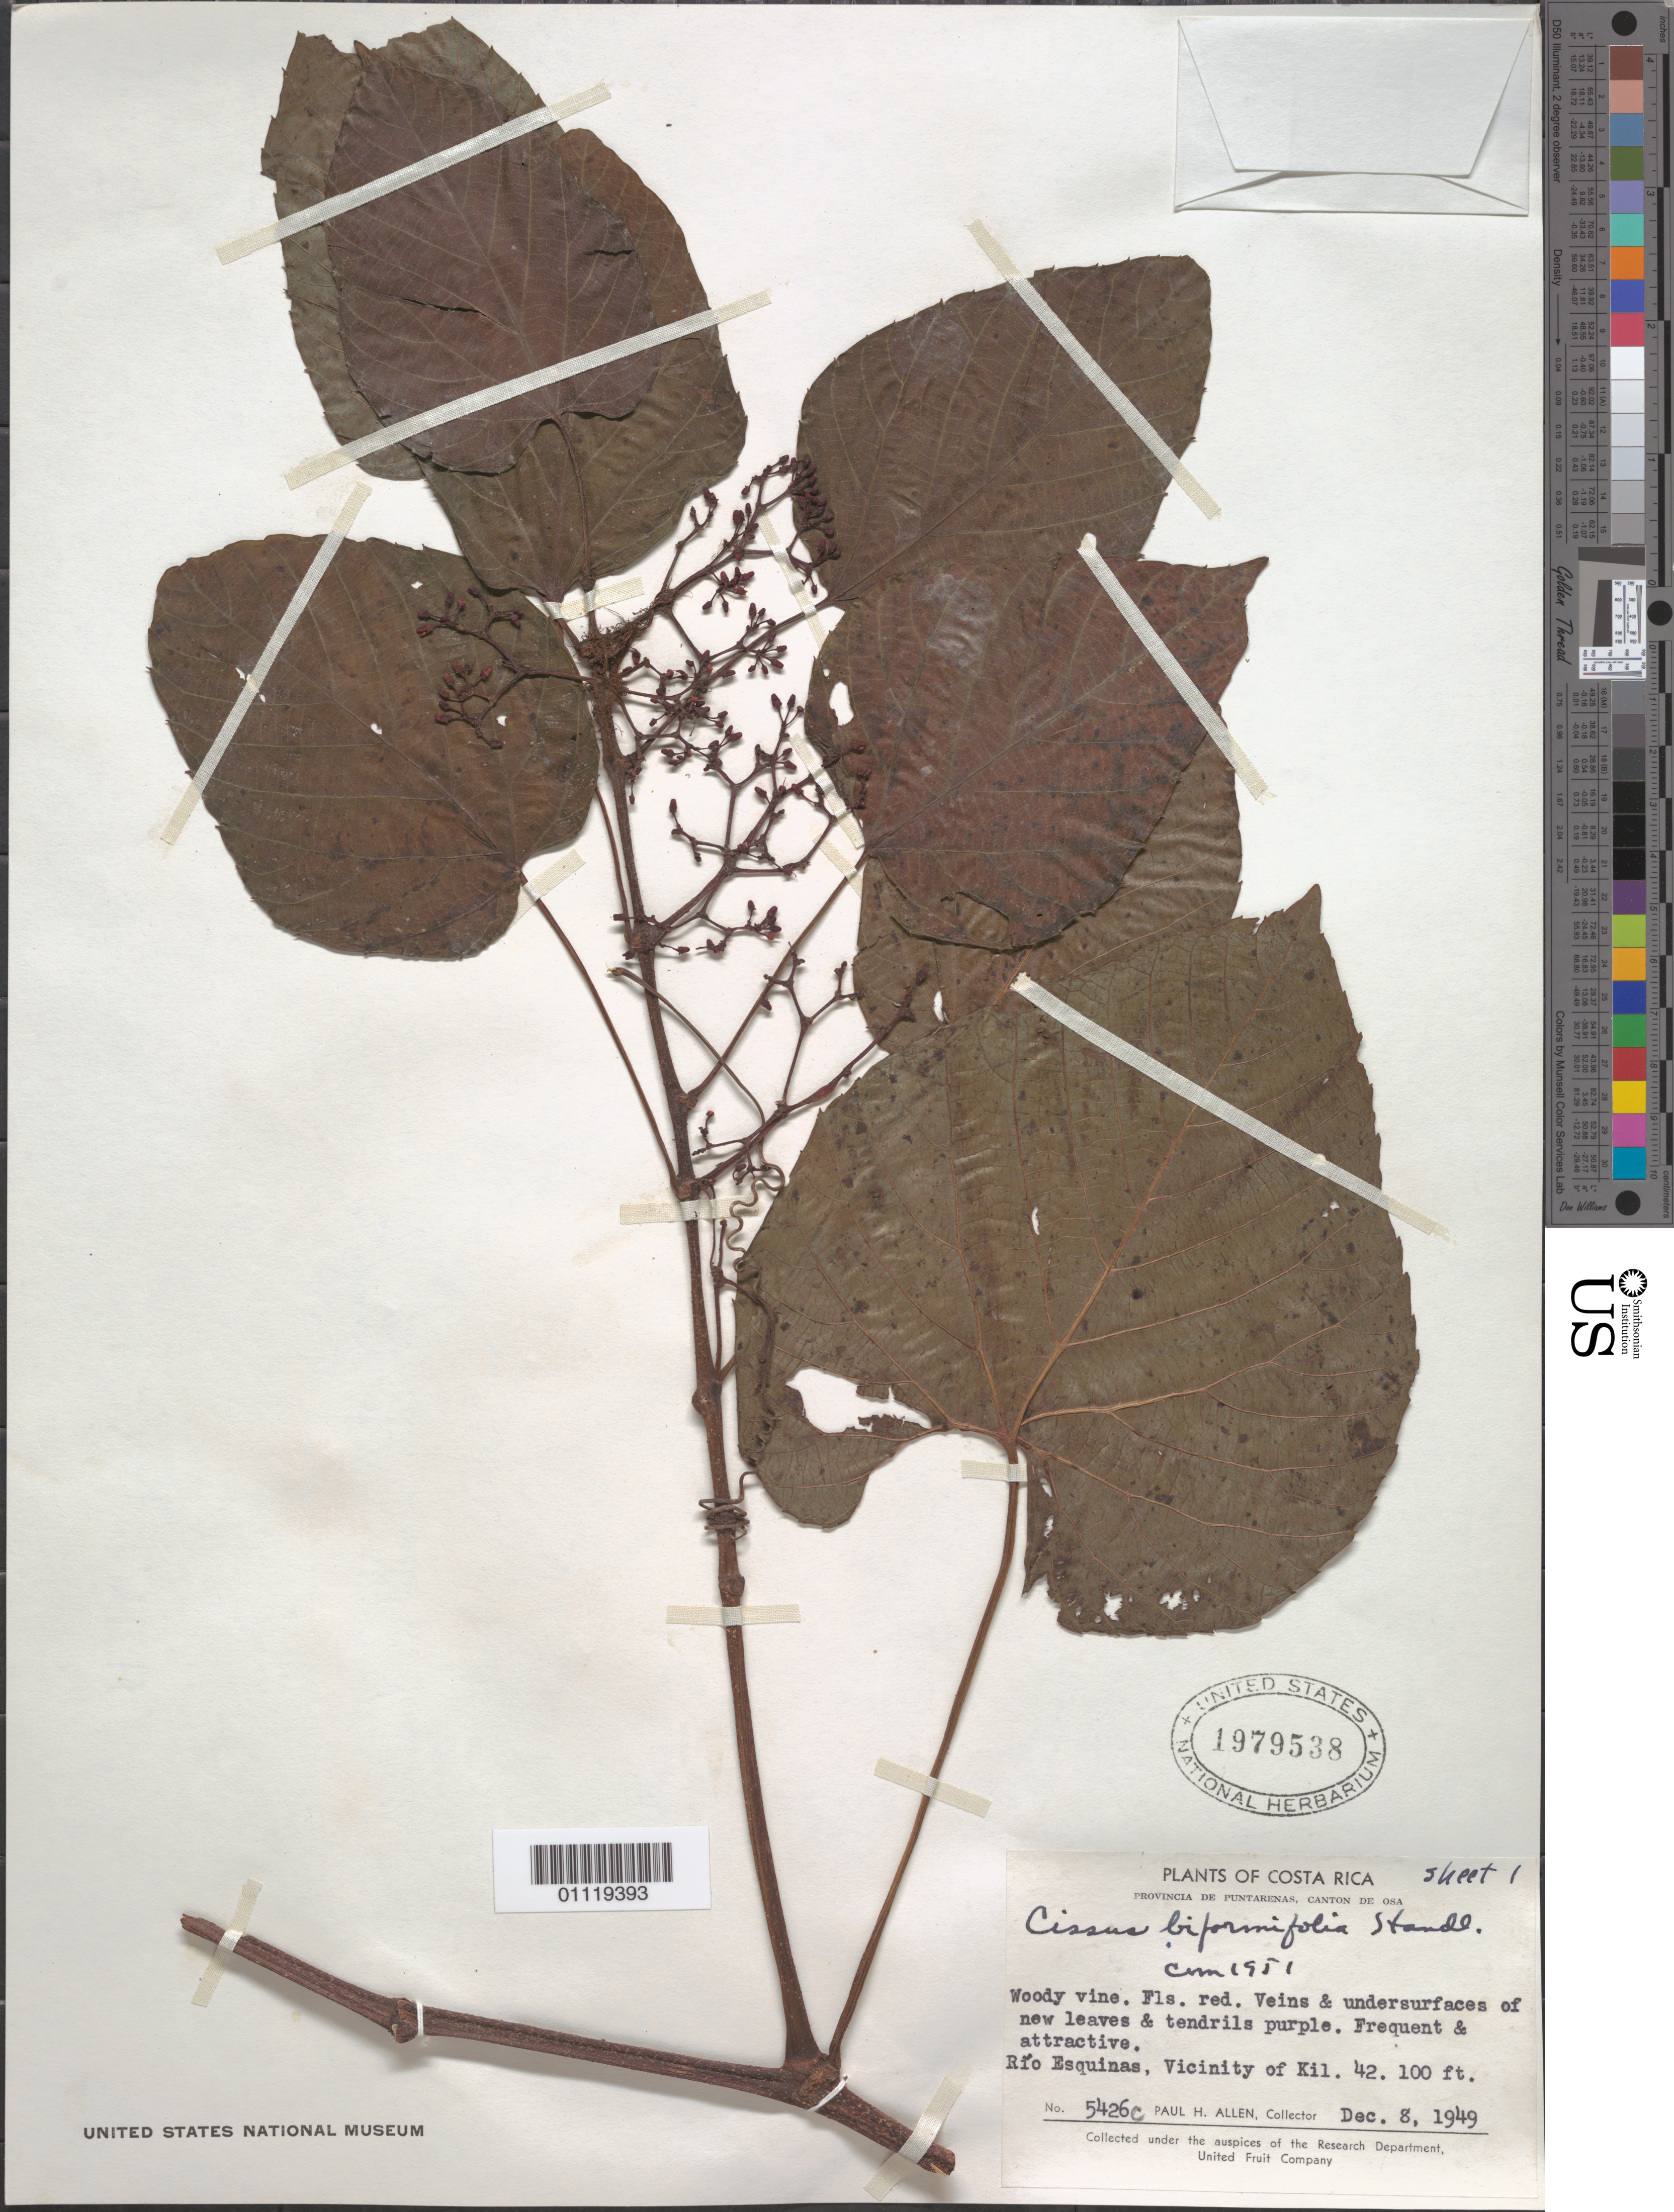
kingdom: Plantae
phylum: Tracheophyta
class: Magnoliopsida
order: Vitales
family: Vitaceae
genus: Cissus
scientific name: Cissus biformifolia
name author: Standl.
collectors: P. H. Allen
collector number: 5426 c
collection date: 1949-12-08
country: Costa Rica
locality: Rio Esquinas. Vicinity of Kil.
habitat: Woody vine.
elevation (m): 30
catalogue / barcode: US 1979538